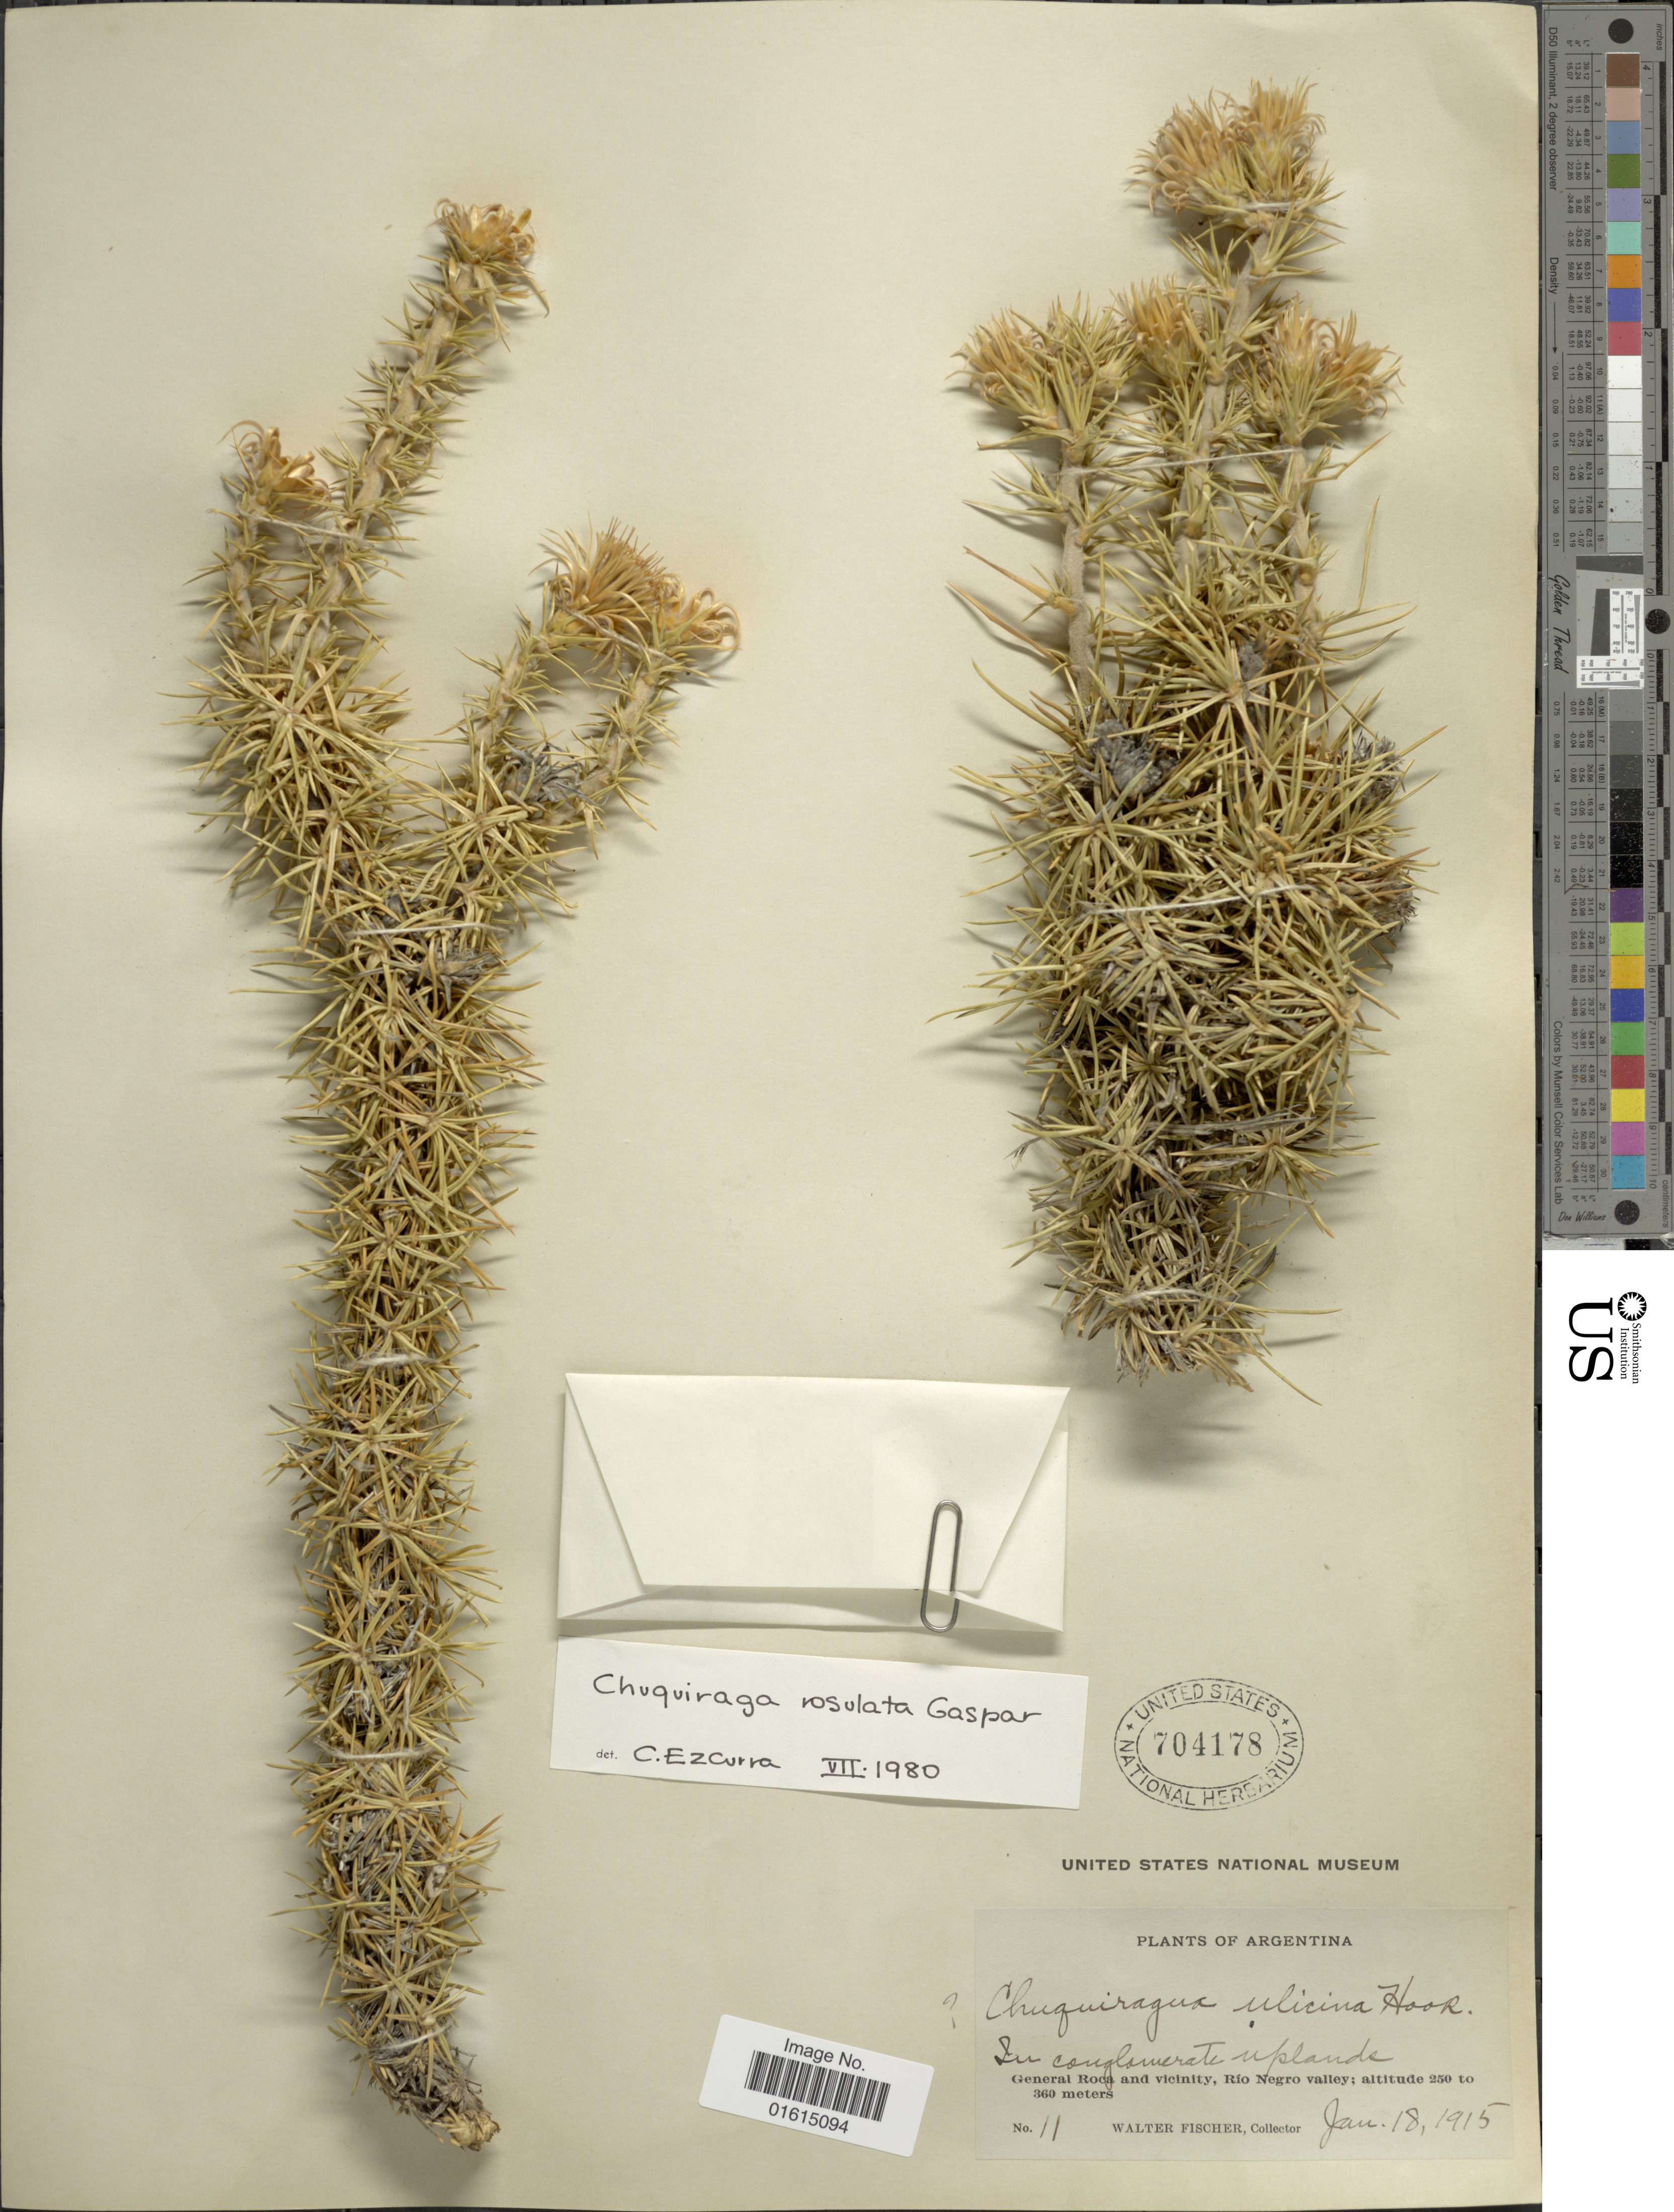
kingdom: Plantae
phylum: Tracheophyta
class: Magnoliopsida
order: Asterales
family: Asteraceae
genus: Chuquiraga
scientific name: Chuquiraga rosulata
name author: Gaspar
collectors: W. Fischer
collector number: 11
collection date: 1915-01-18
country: Argentina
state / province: Rio Negro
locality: General Roca and vicinity, Rio Negro valley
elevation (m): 250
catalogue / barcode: US 704178